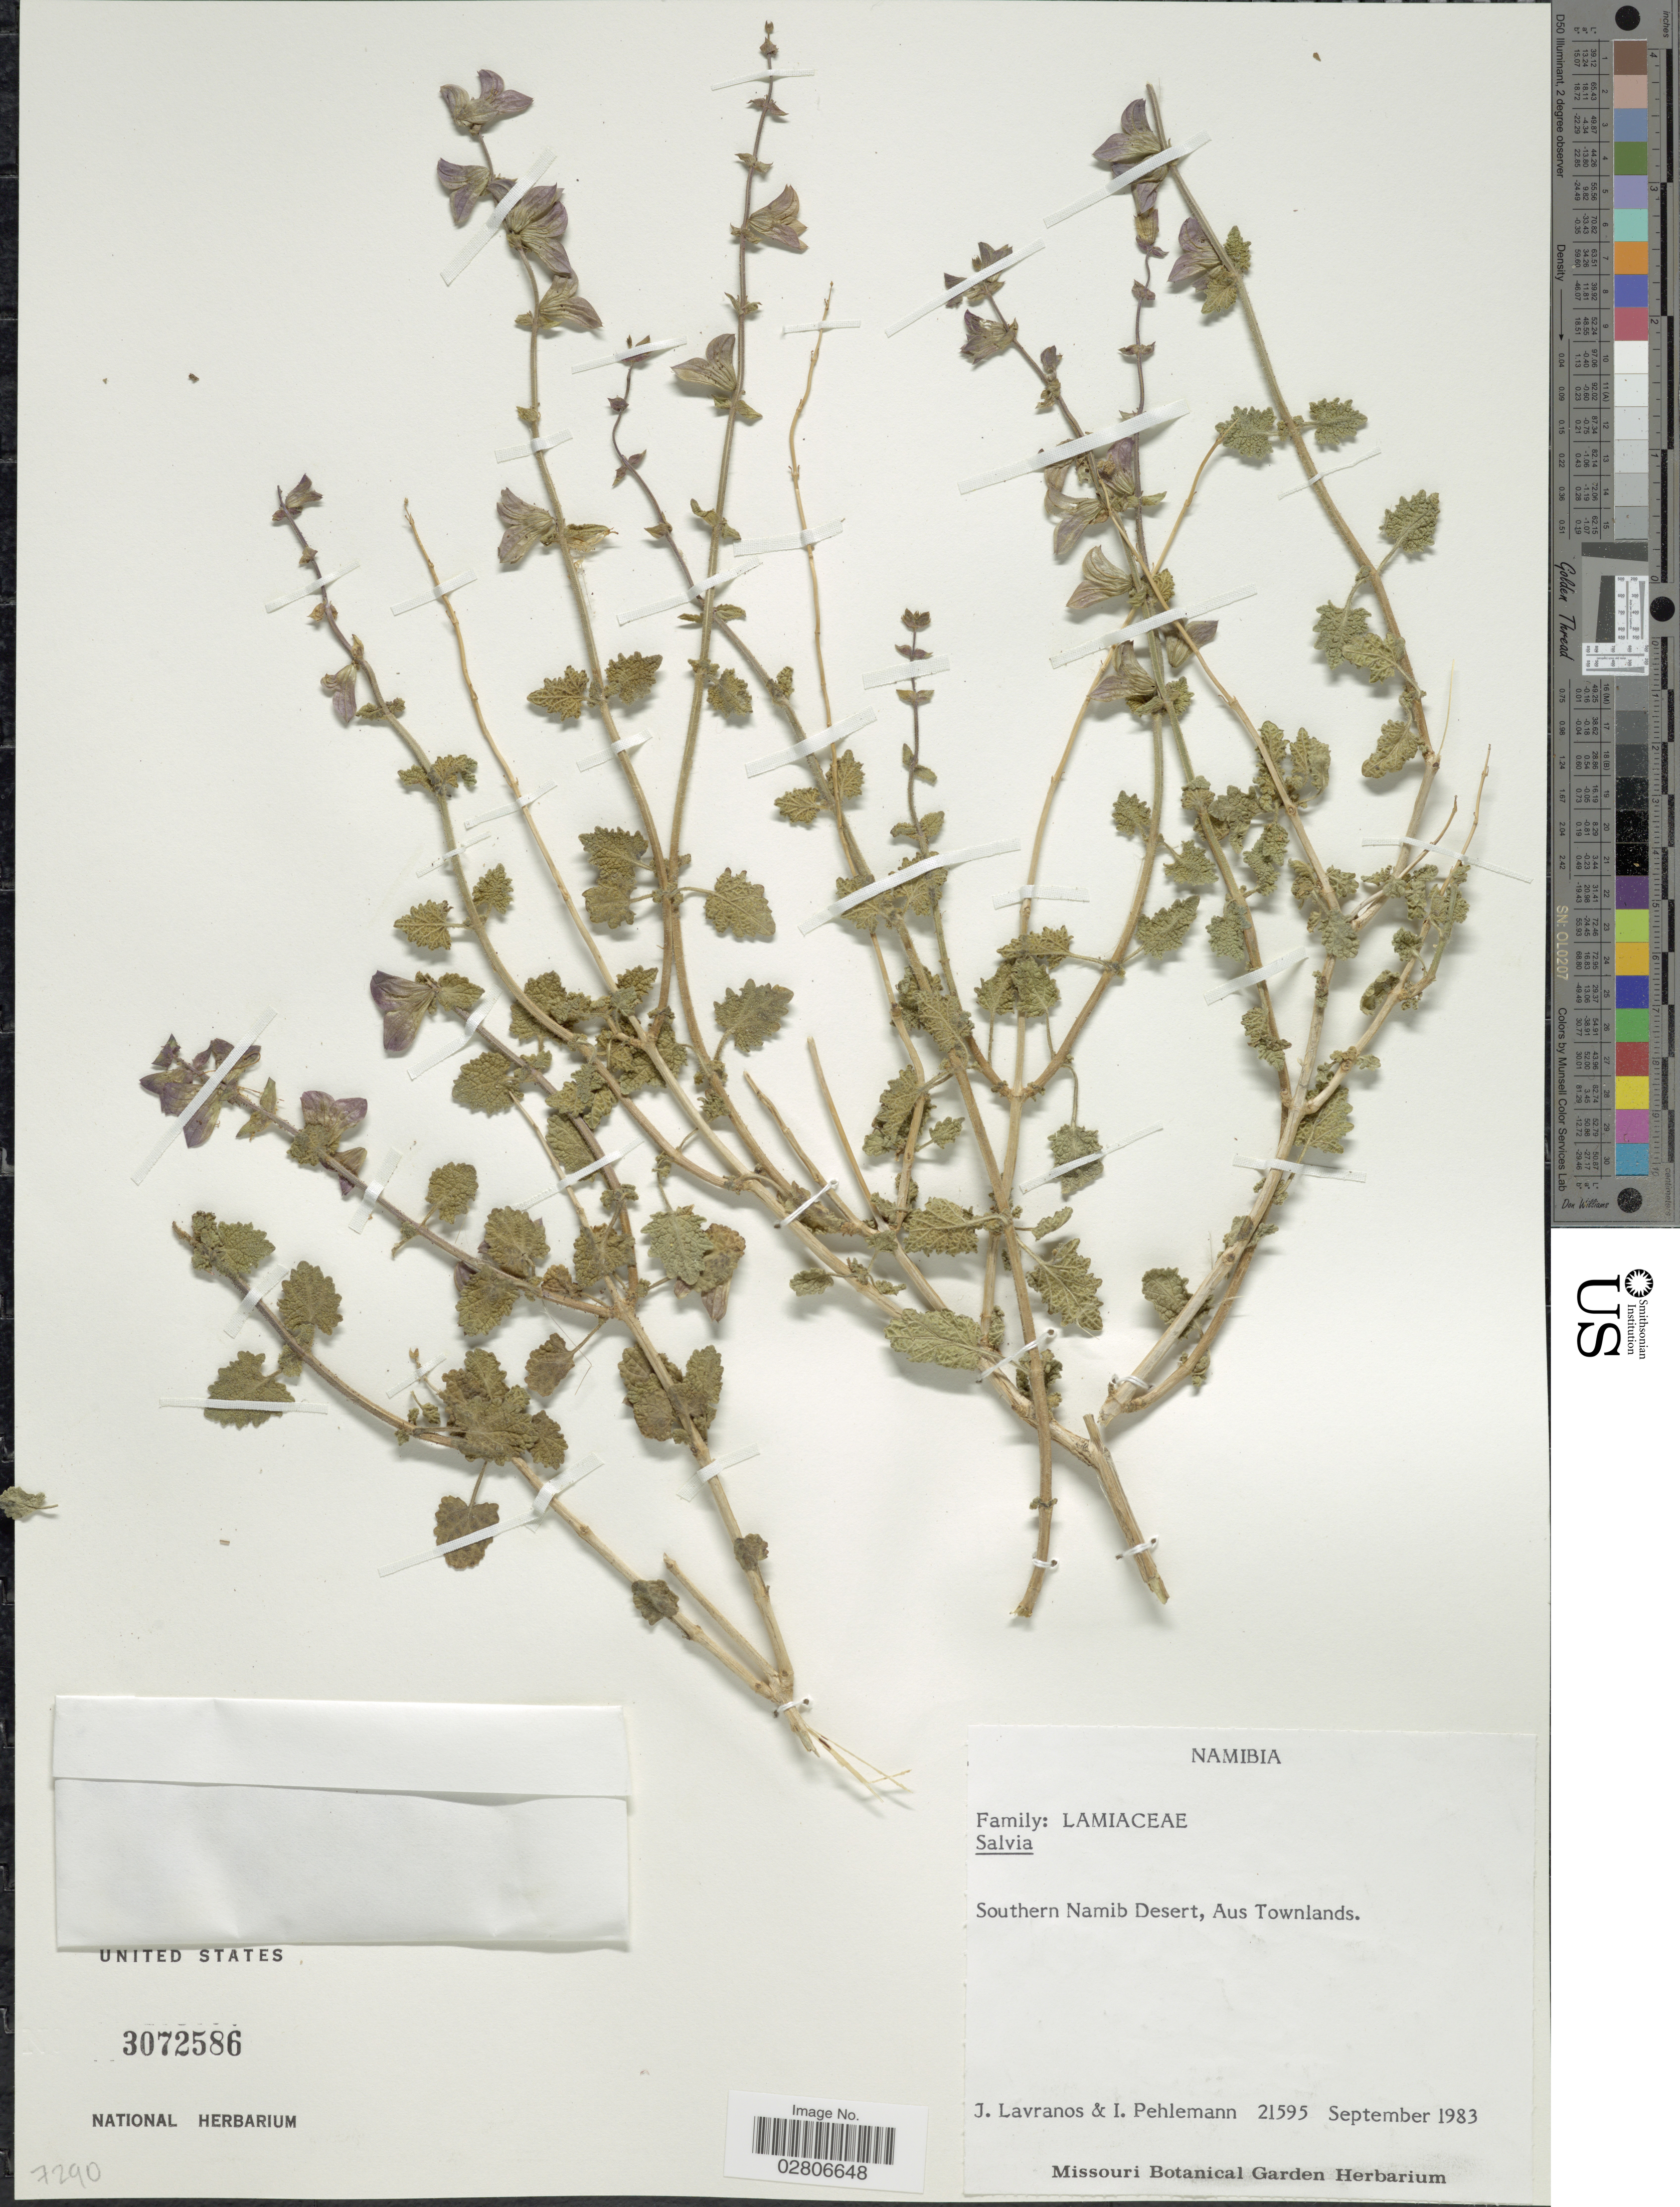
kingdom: Plantae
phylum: Tracheophyta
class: Magnoliopsida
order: Lamiales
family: Lamiaceae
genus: Salvia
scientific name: Salvia sp.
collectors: J. Lavranos & I. Pehlemann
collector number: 21595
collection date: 1983-09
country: Namibia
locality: Southern Namib Desert, Aus Townlands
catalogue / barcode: US 3072586